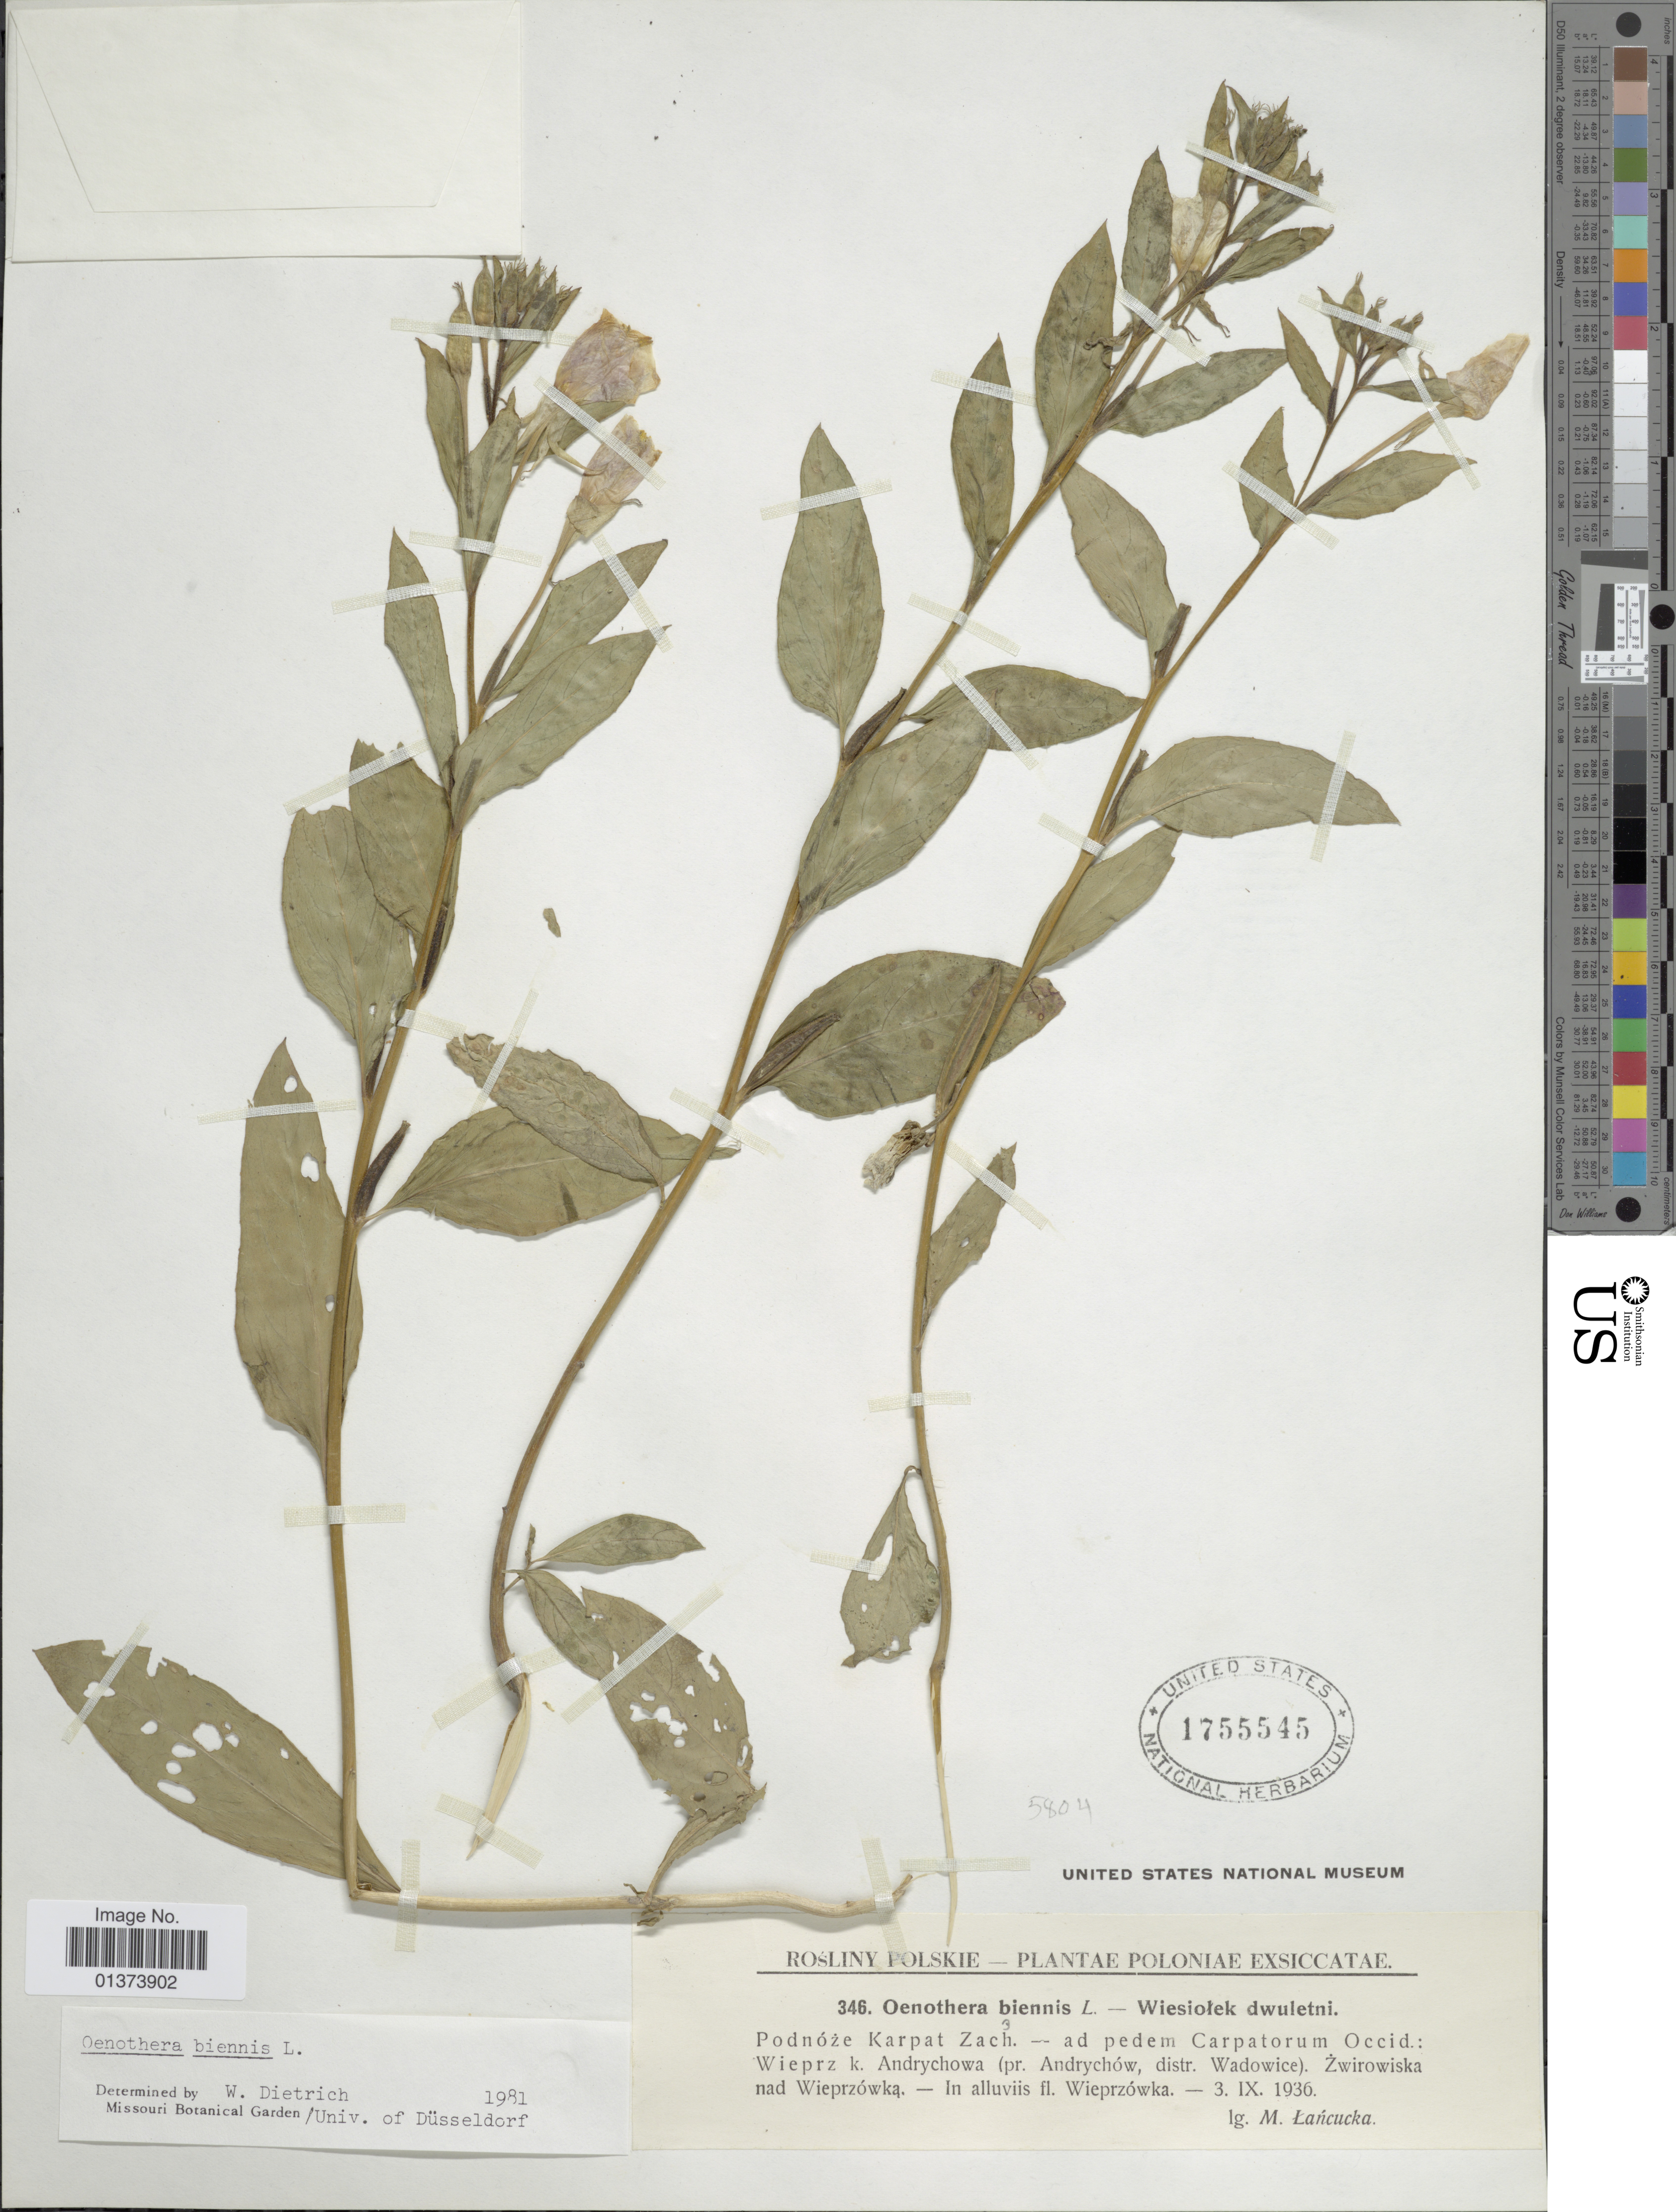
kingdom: Plantae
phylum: Tracheophyta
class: Magnoliopsida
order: Myrtales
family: Onagraceae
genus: Oenothera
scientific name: Oenothera biennis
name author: L.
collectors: M. Lancucka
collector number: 346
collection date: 1936-09-03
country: Poland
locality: Podnóze Karpat Zach -- ad pedem Carpatorum Occid.: Wieprz k. Andrychowa (pr. Andrychów, distr. Wadowice)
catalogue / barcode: US 1755545